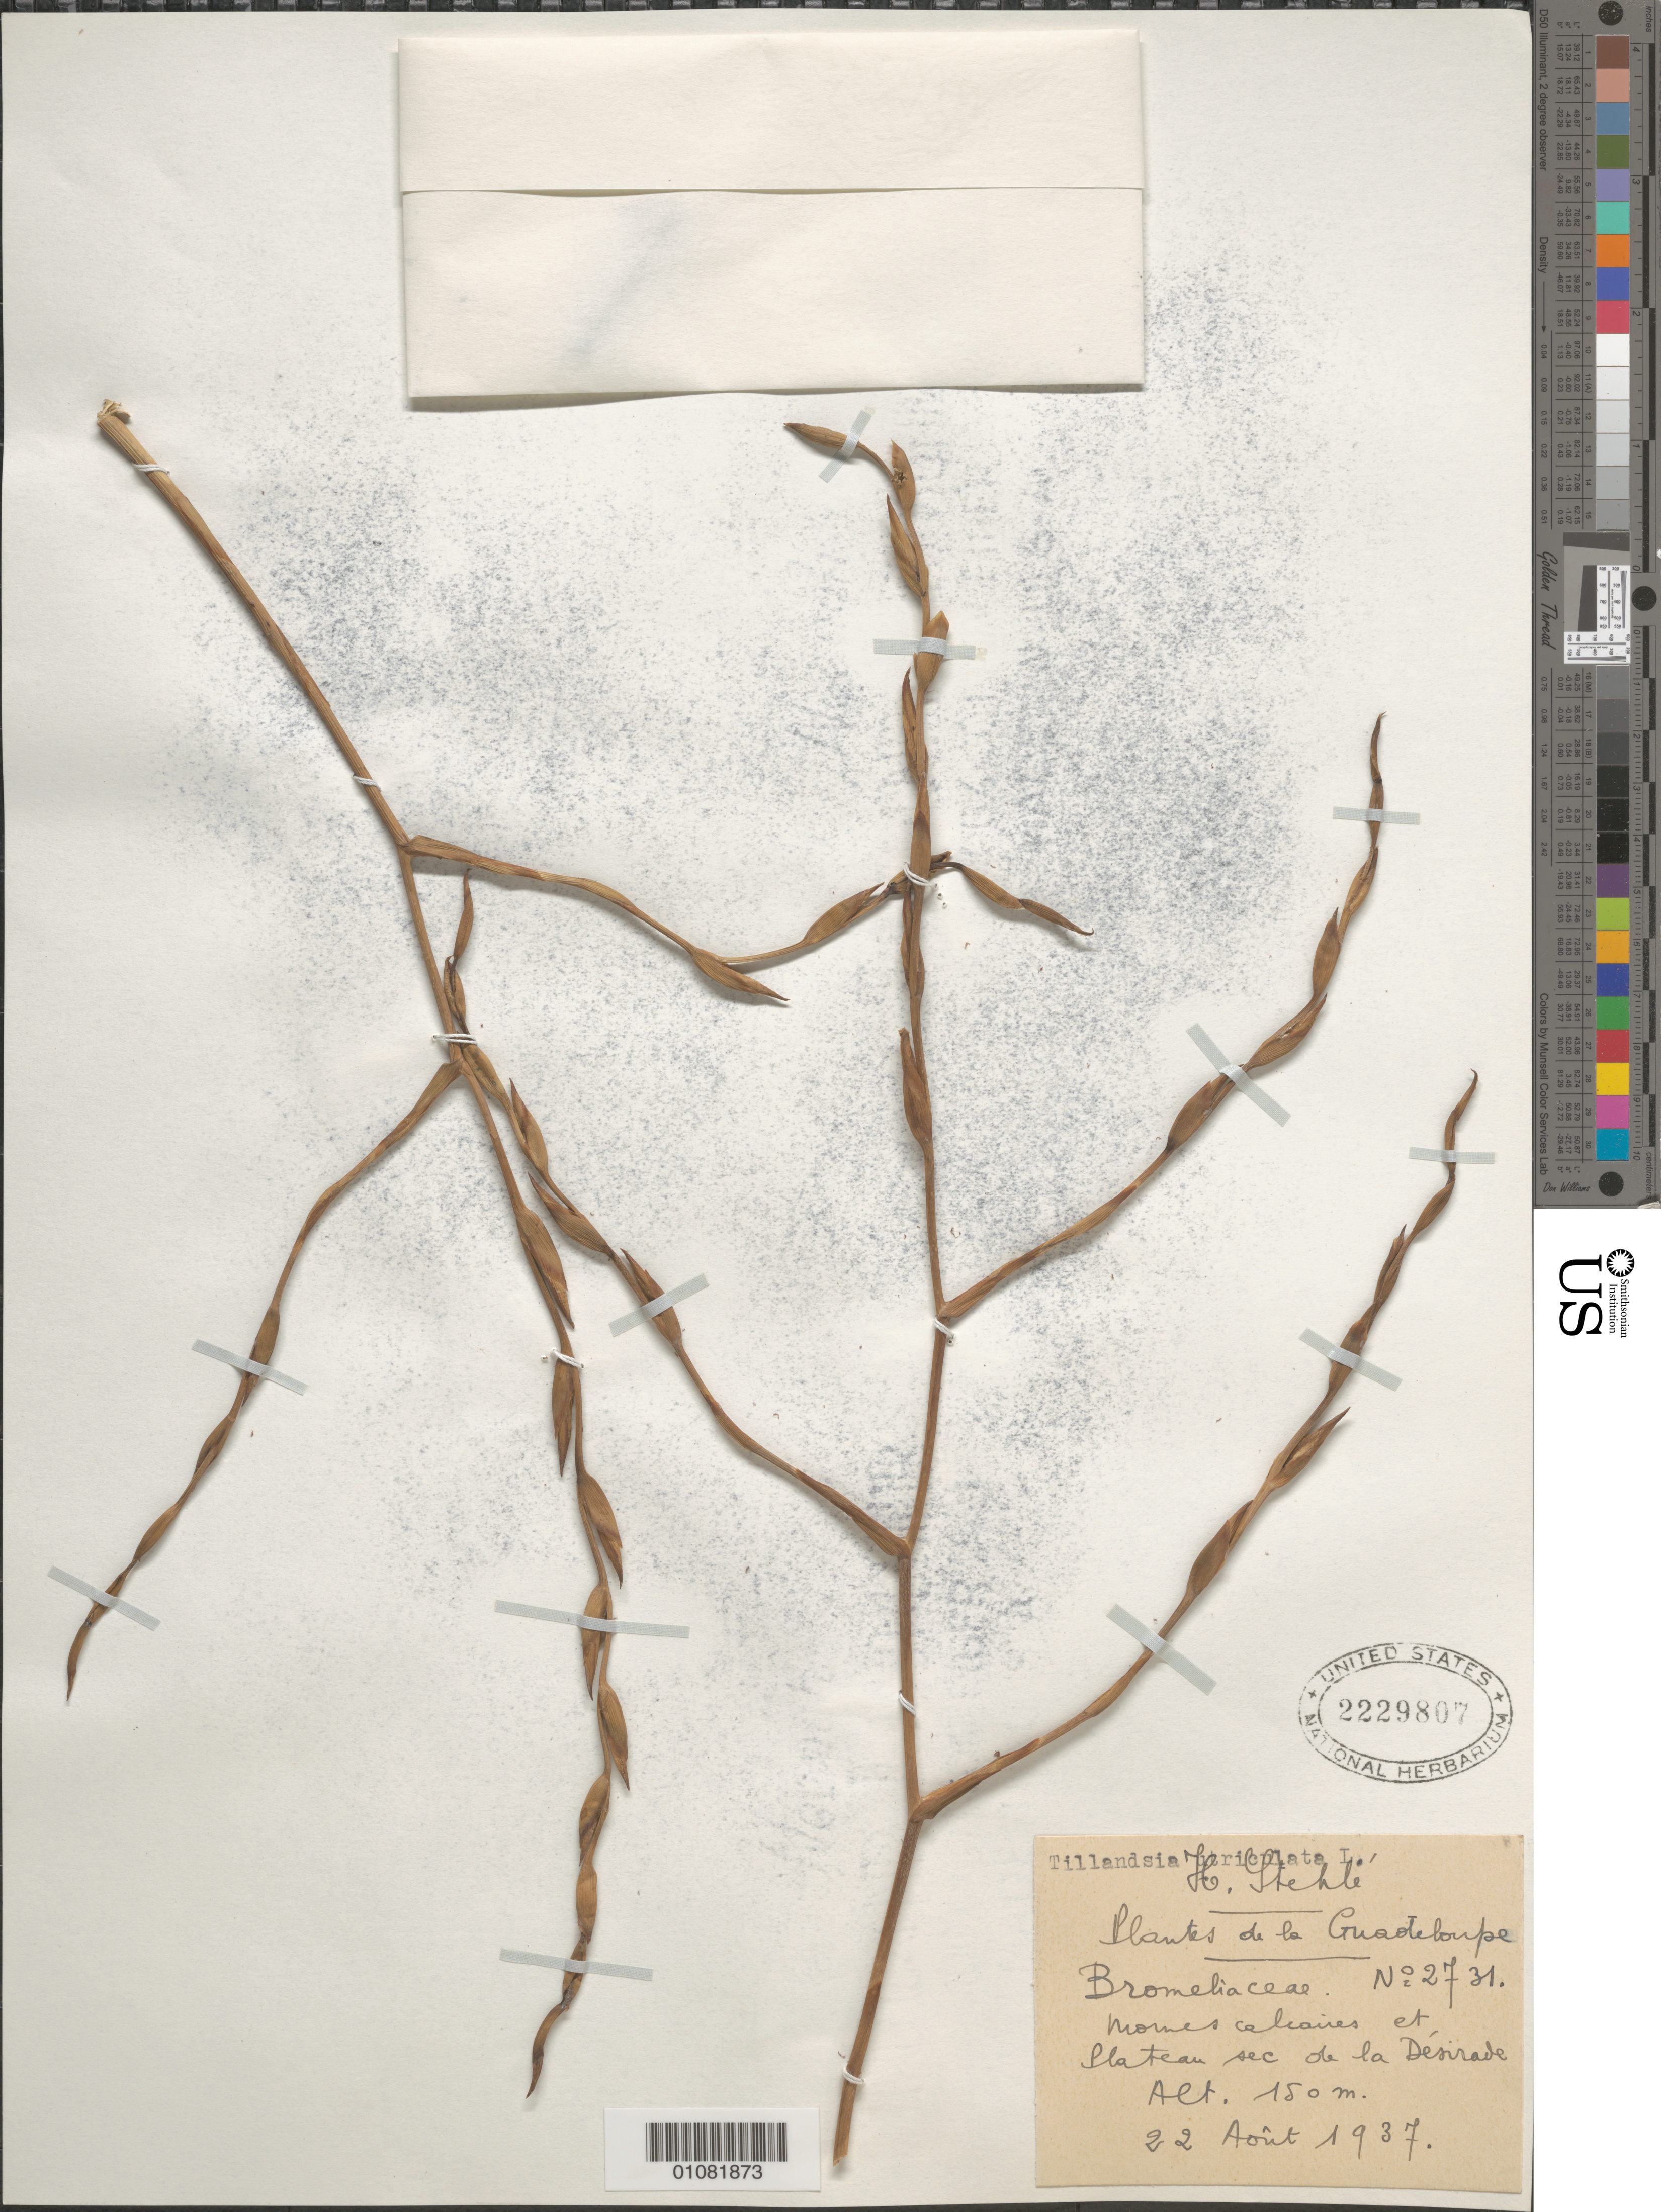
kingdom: Plantae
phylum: Tracheophyta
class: Liliopsida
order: Poales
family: Bromeliaceae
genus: Tillandsia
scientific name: Tillandsia utriculata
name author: L.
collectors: H. Stehlé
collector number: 2731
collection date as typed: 22 Aug 1937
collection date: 1937-08-22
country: Guadeloupe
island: La Désirade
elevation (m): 150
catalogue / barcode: US 2229807